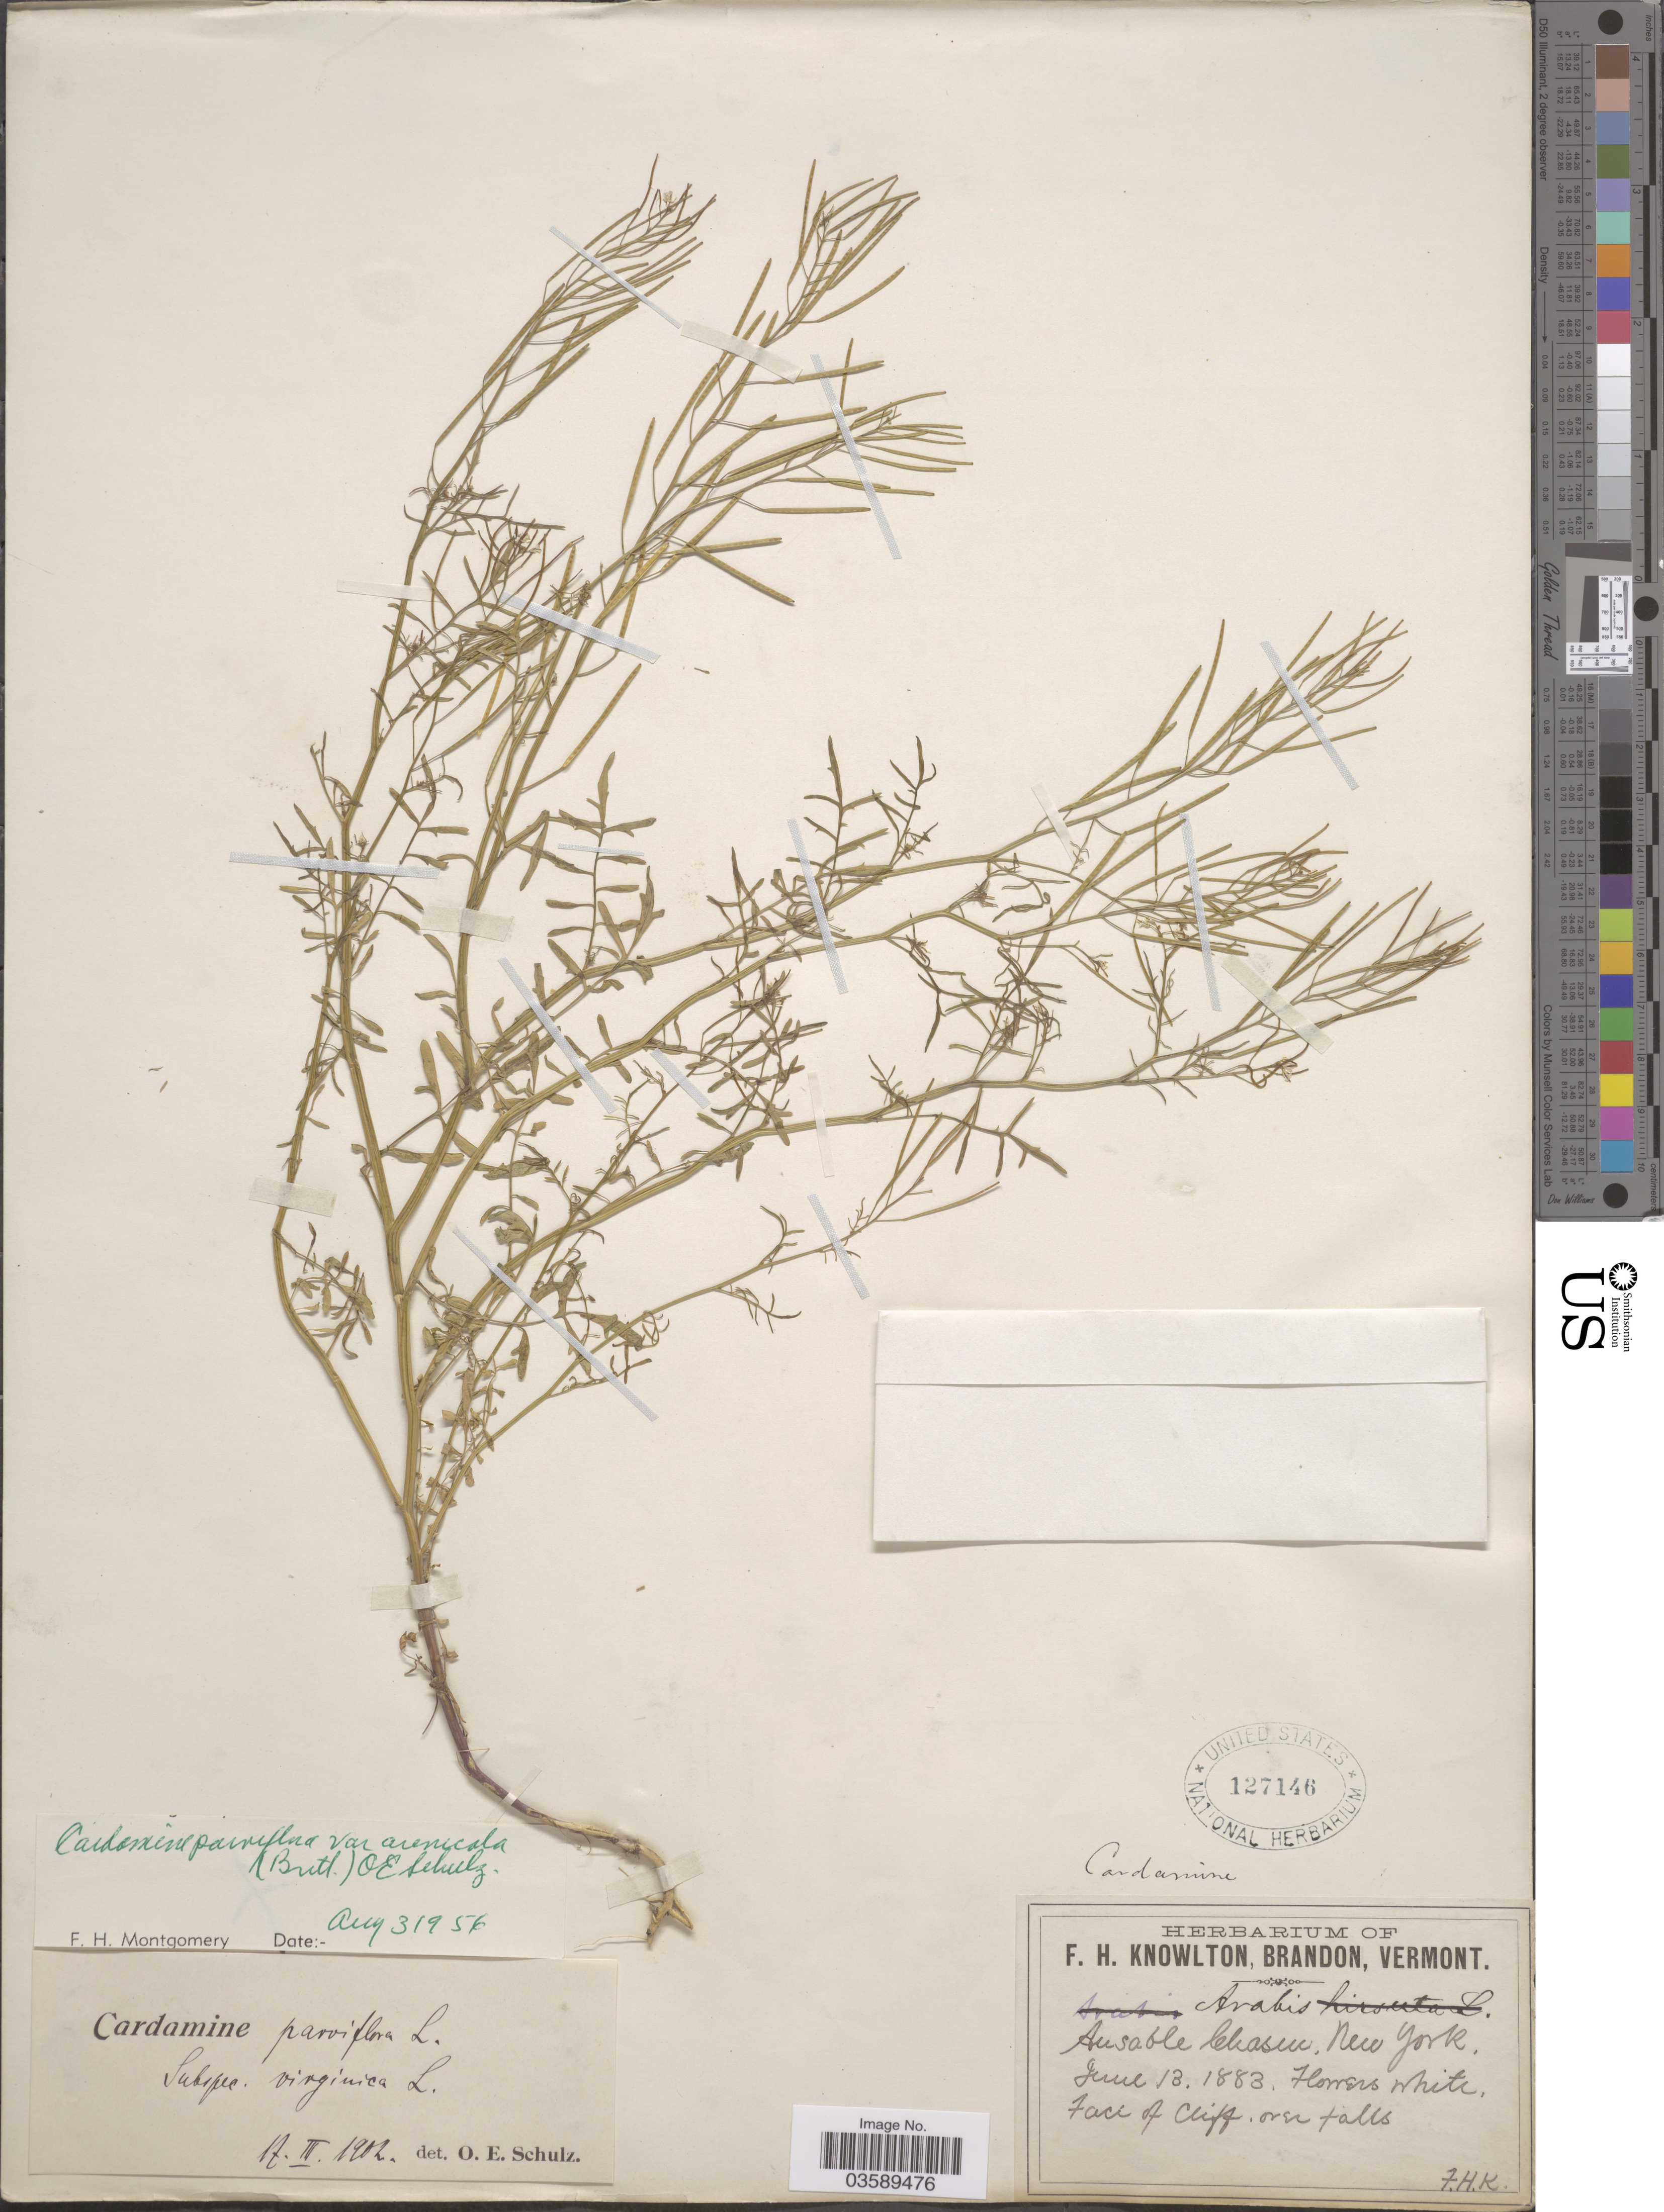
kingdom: Plantae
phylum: Tracheophyta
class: Magnoliopsida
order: Brassicales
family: Brassicaceae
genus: Cardamine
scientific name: Cardamine parviflora var. arenicola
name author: (Britton) O.E. Schulz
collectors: F. H. Knowlton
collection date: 1883-06-13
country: United States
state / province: New York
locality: Ausable Chasm. Face of Cliff over falls.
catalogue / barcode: US 127146